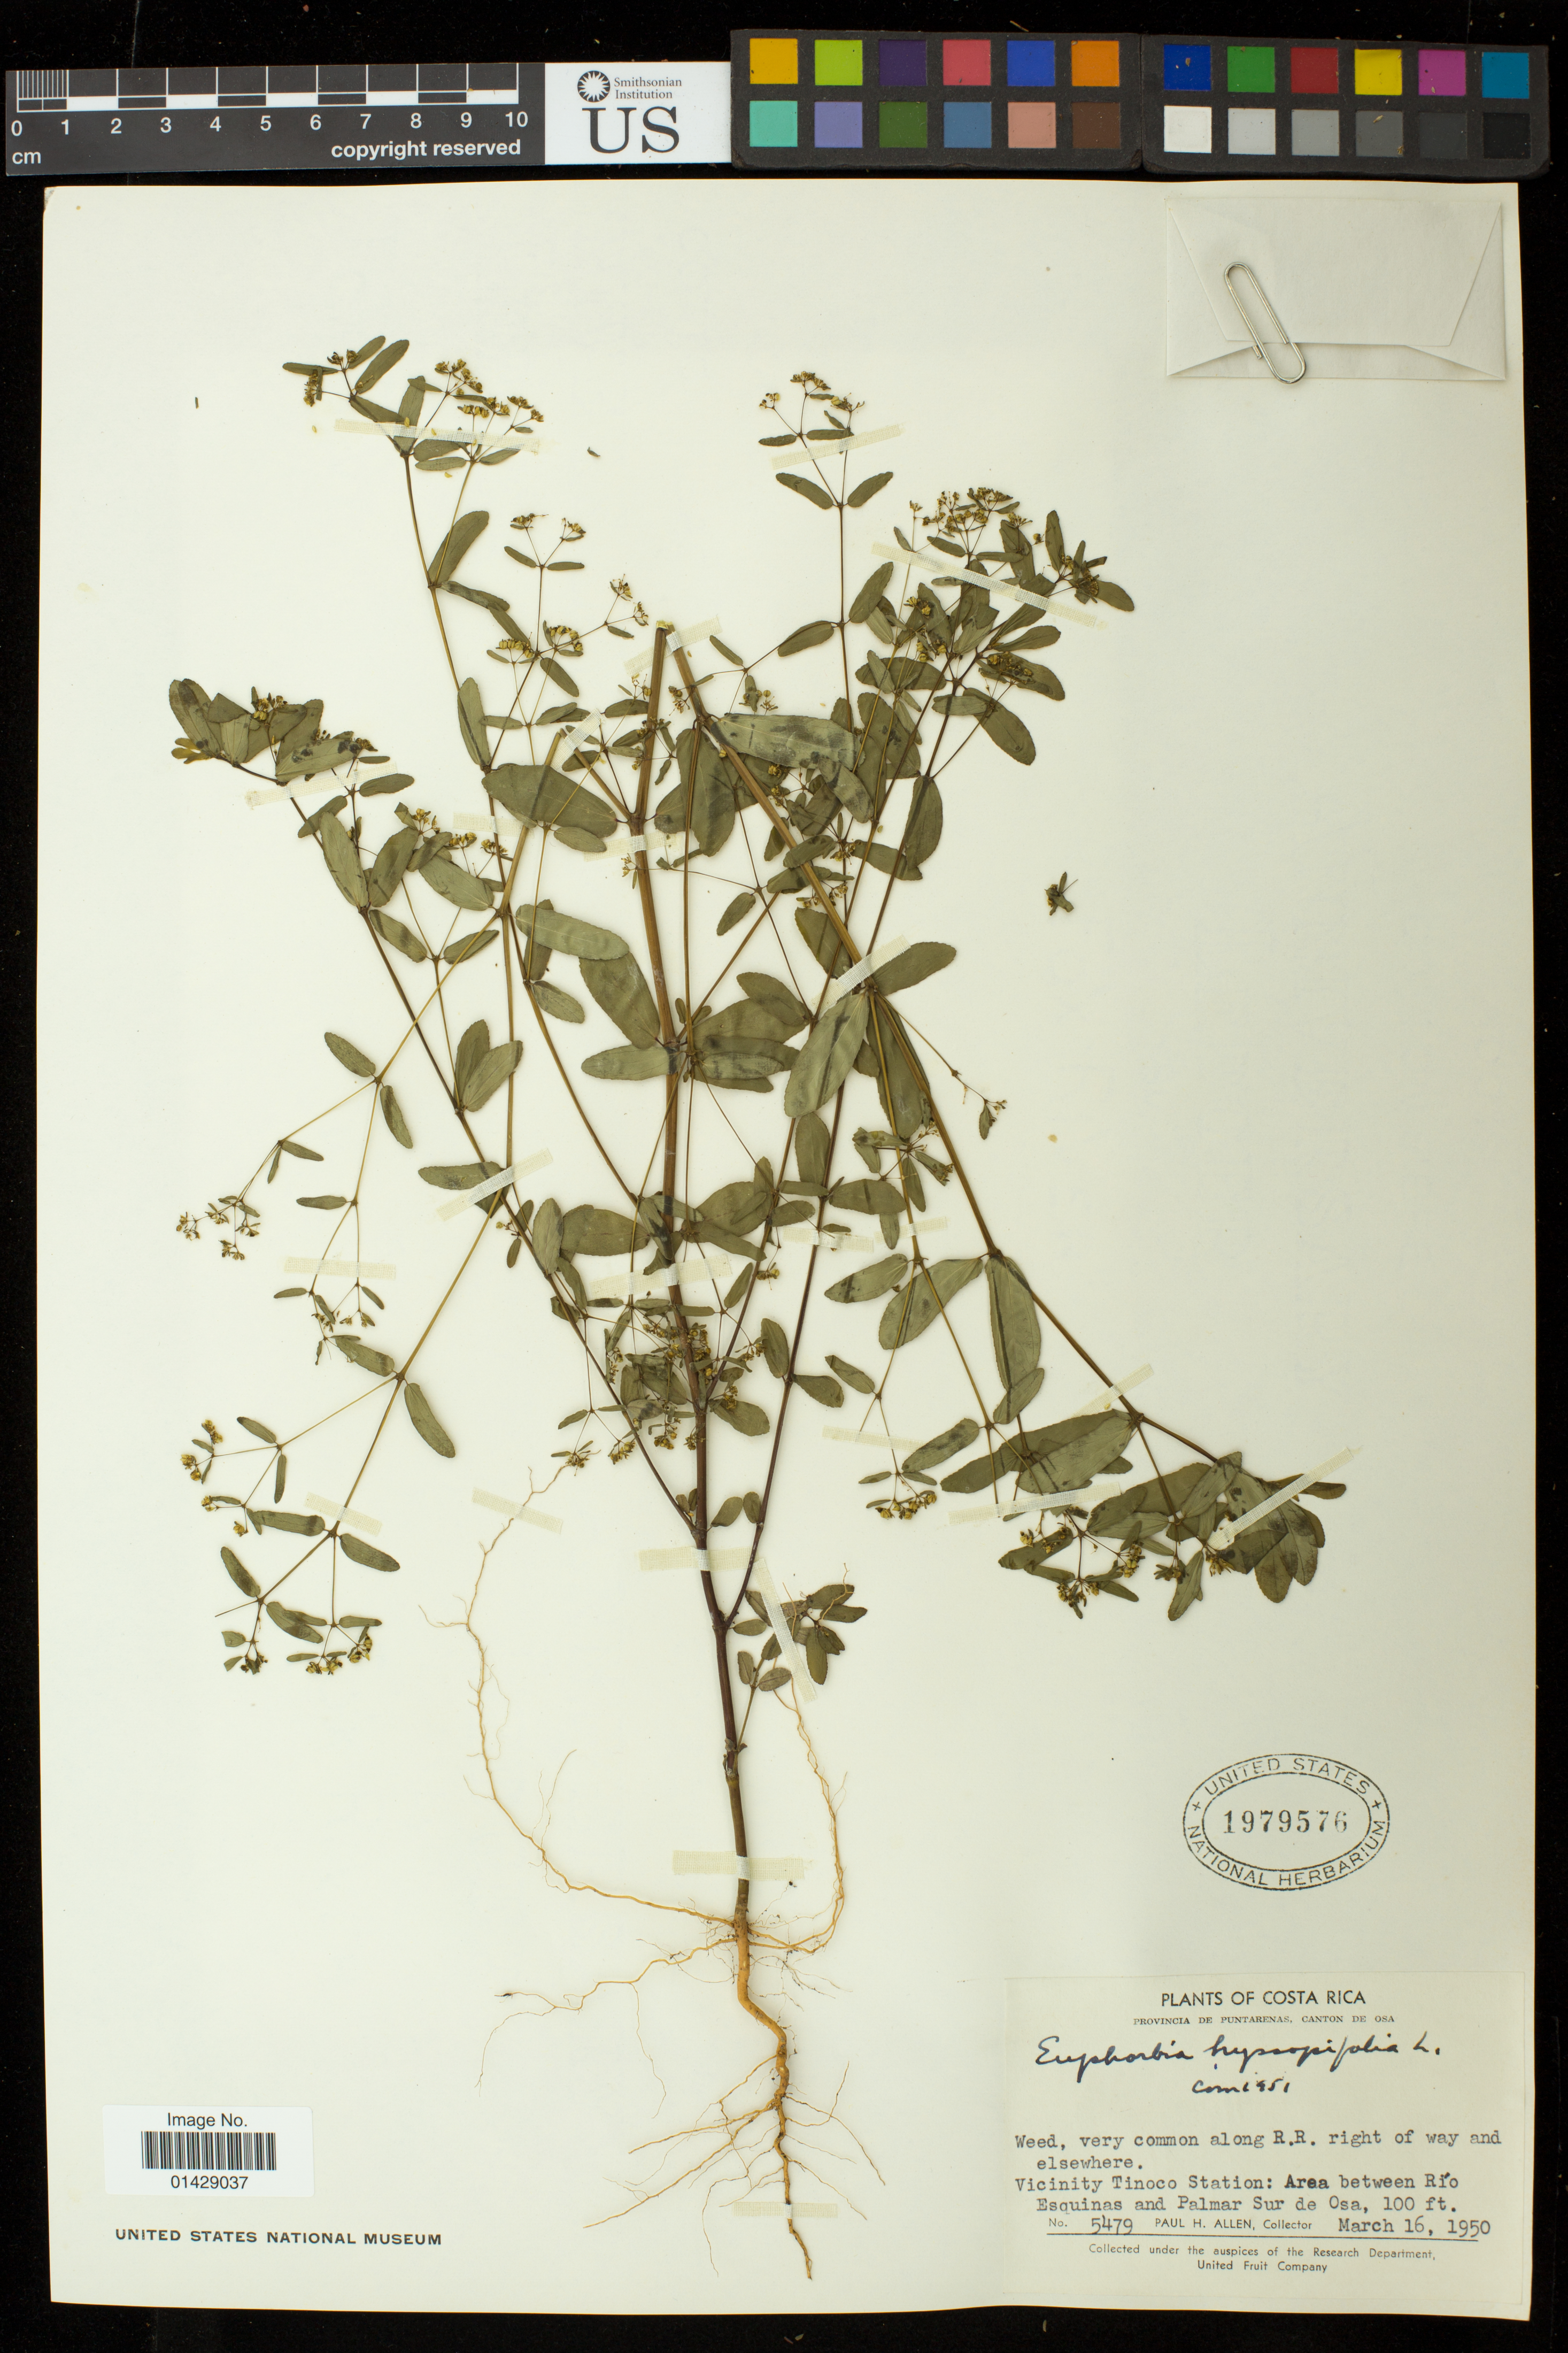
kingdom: Plantae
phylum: Tracheophyta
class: Magnoliopsida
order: Malpighiales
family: Euphorbiaceae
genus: Euphorbia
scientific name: Euphorbia hyssopifolia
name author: L.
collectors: P. H. Allen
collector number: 5479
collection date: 1950-03-16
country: Costa Rica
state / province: Puntarenas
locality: Canton de Osa. Vicinity Tinoco Station: Area between Rio Esquinas and Palmer Sur de Osa.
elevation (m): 30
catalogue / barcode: US 1979576